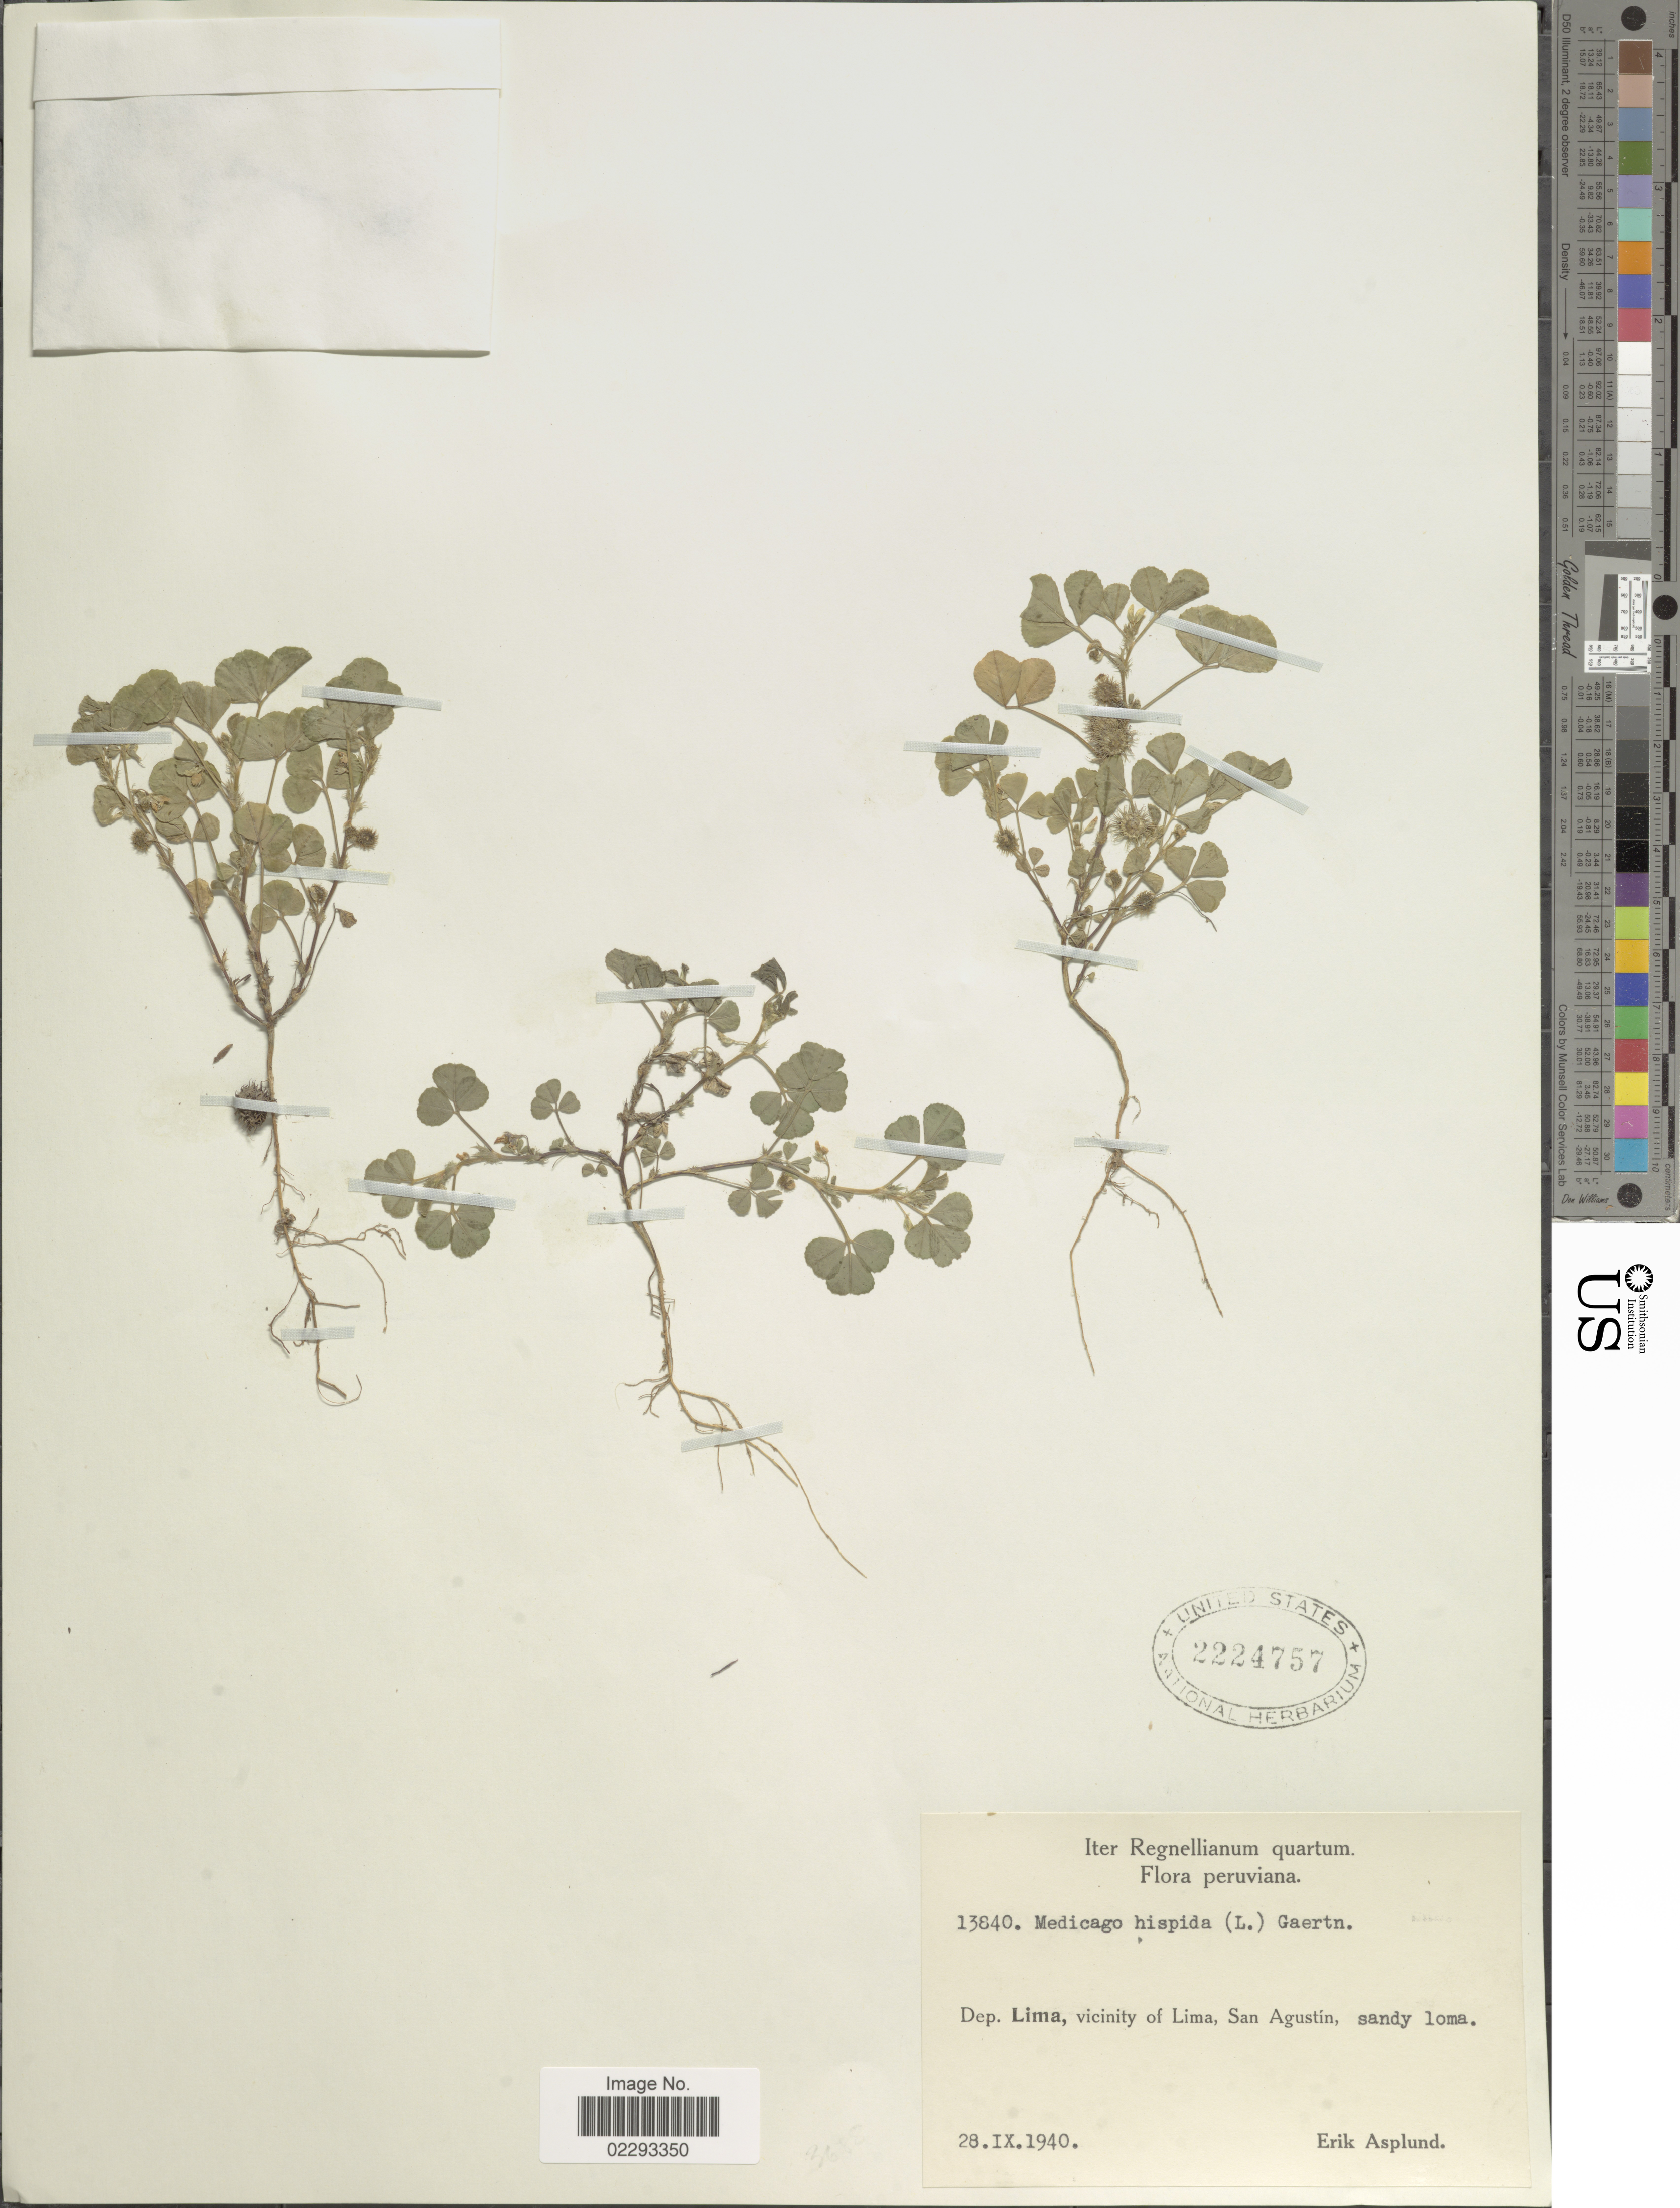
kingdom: Plantae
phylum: Tracheophyta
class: Magnoliopsida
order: Fabales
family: Fabaceae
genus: Medicago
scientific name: Medicago polymorpha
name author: L.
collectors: E. Asplund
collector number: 13840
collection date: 1940-09-28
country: Peru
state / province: Lima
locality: Vicinity of Lima, San Agustín, sady loma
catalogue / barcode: US 2224757